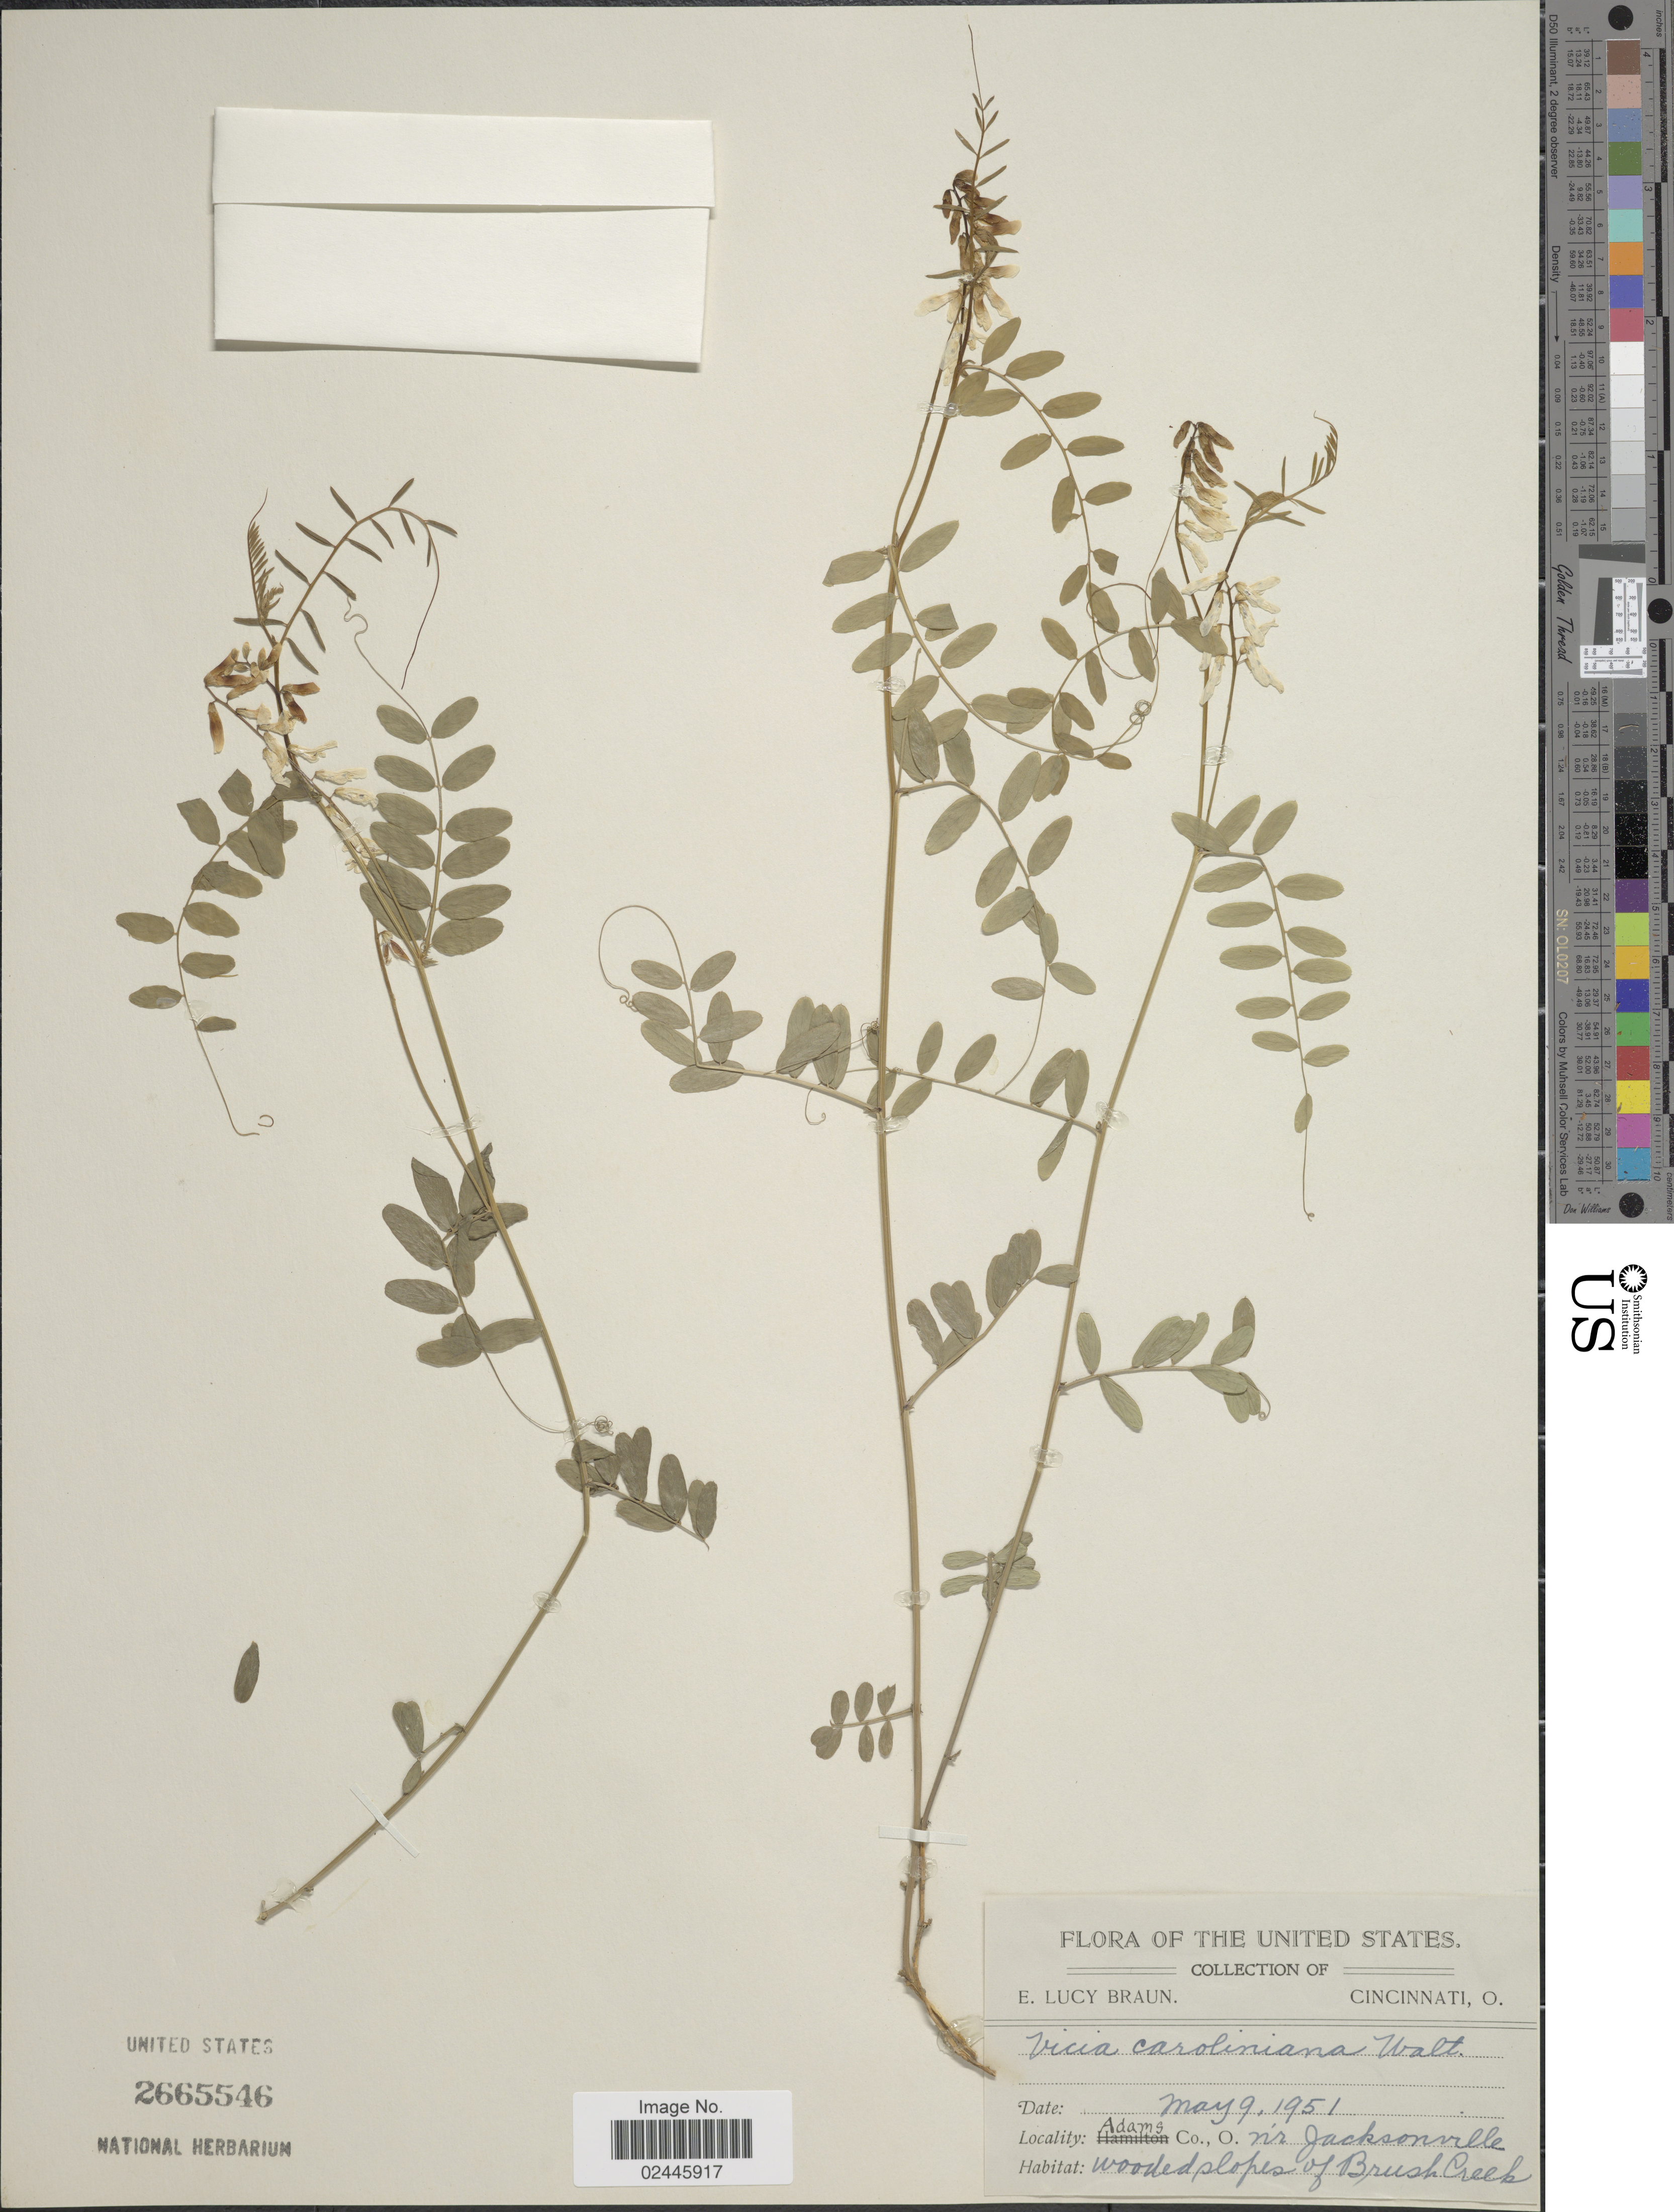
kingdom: Plantae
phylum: Tracheophyta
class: Magnoliopsida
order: Fabales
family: Fabaceae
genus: Vicia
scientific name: Vicia caroliniana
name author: Walter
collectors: E. L. Braun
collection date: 1951-05-09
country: United States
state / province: Ohio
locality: Adams Co., n'r Jacksonville, wooded slopes of Brush Creek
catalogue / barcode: US 2665546